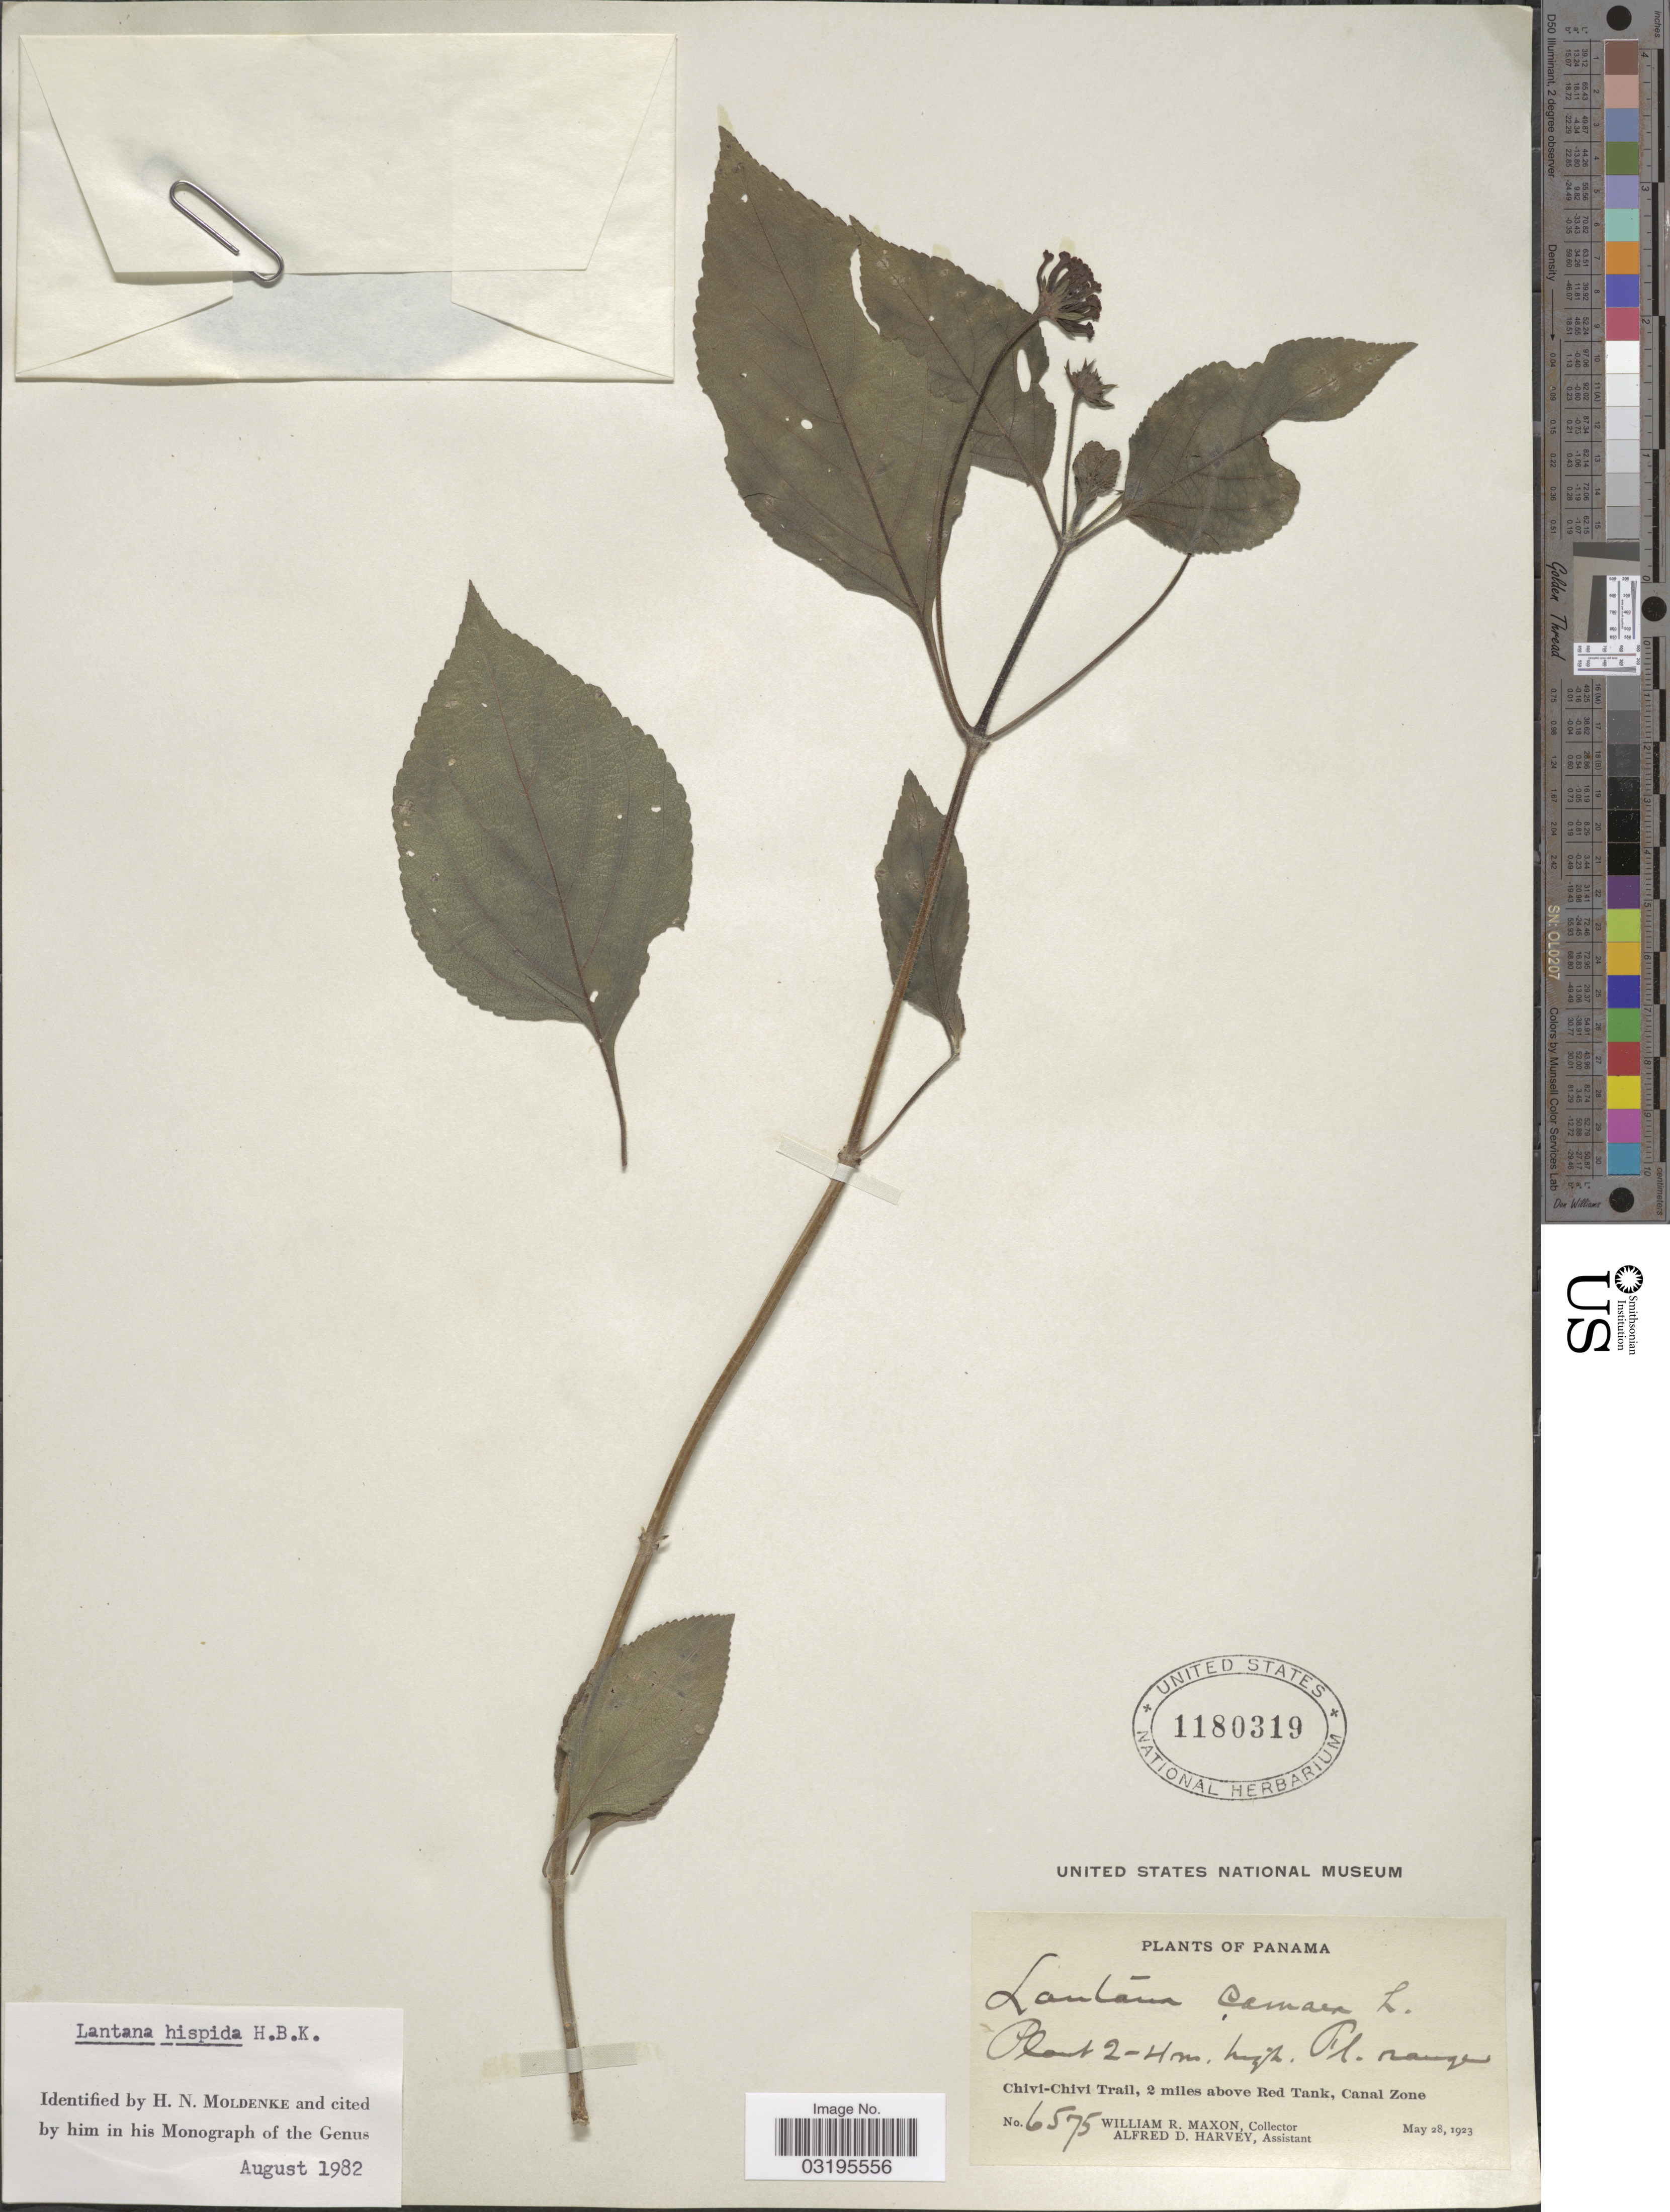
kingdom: Plantae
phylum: Tracheophyta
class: Magnoliopsida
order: Lamiales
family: Verbenaceae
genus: Lantana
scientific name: Lantana hispida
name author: Kunth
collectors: W. R. Maxon & A. D. Harvey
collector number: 6575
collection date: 1923-05-28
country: Panama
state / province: Colón / Panamá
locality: Chivi-Chivi Trail, 2 miles above Red Tank, Canal Zone.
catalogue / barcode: US 1180319